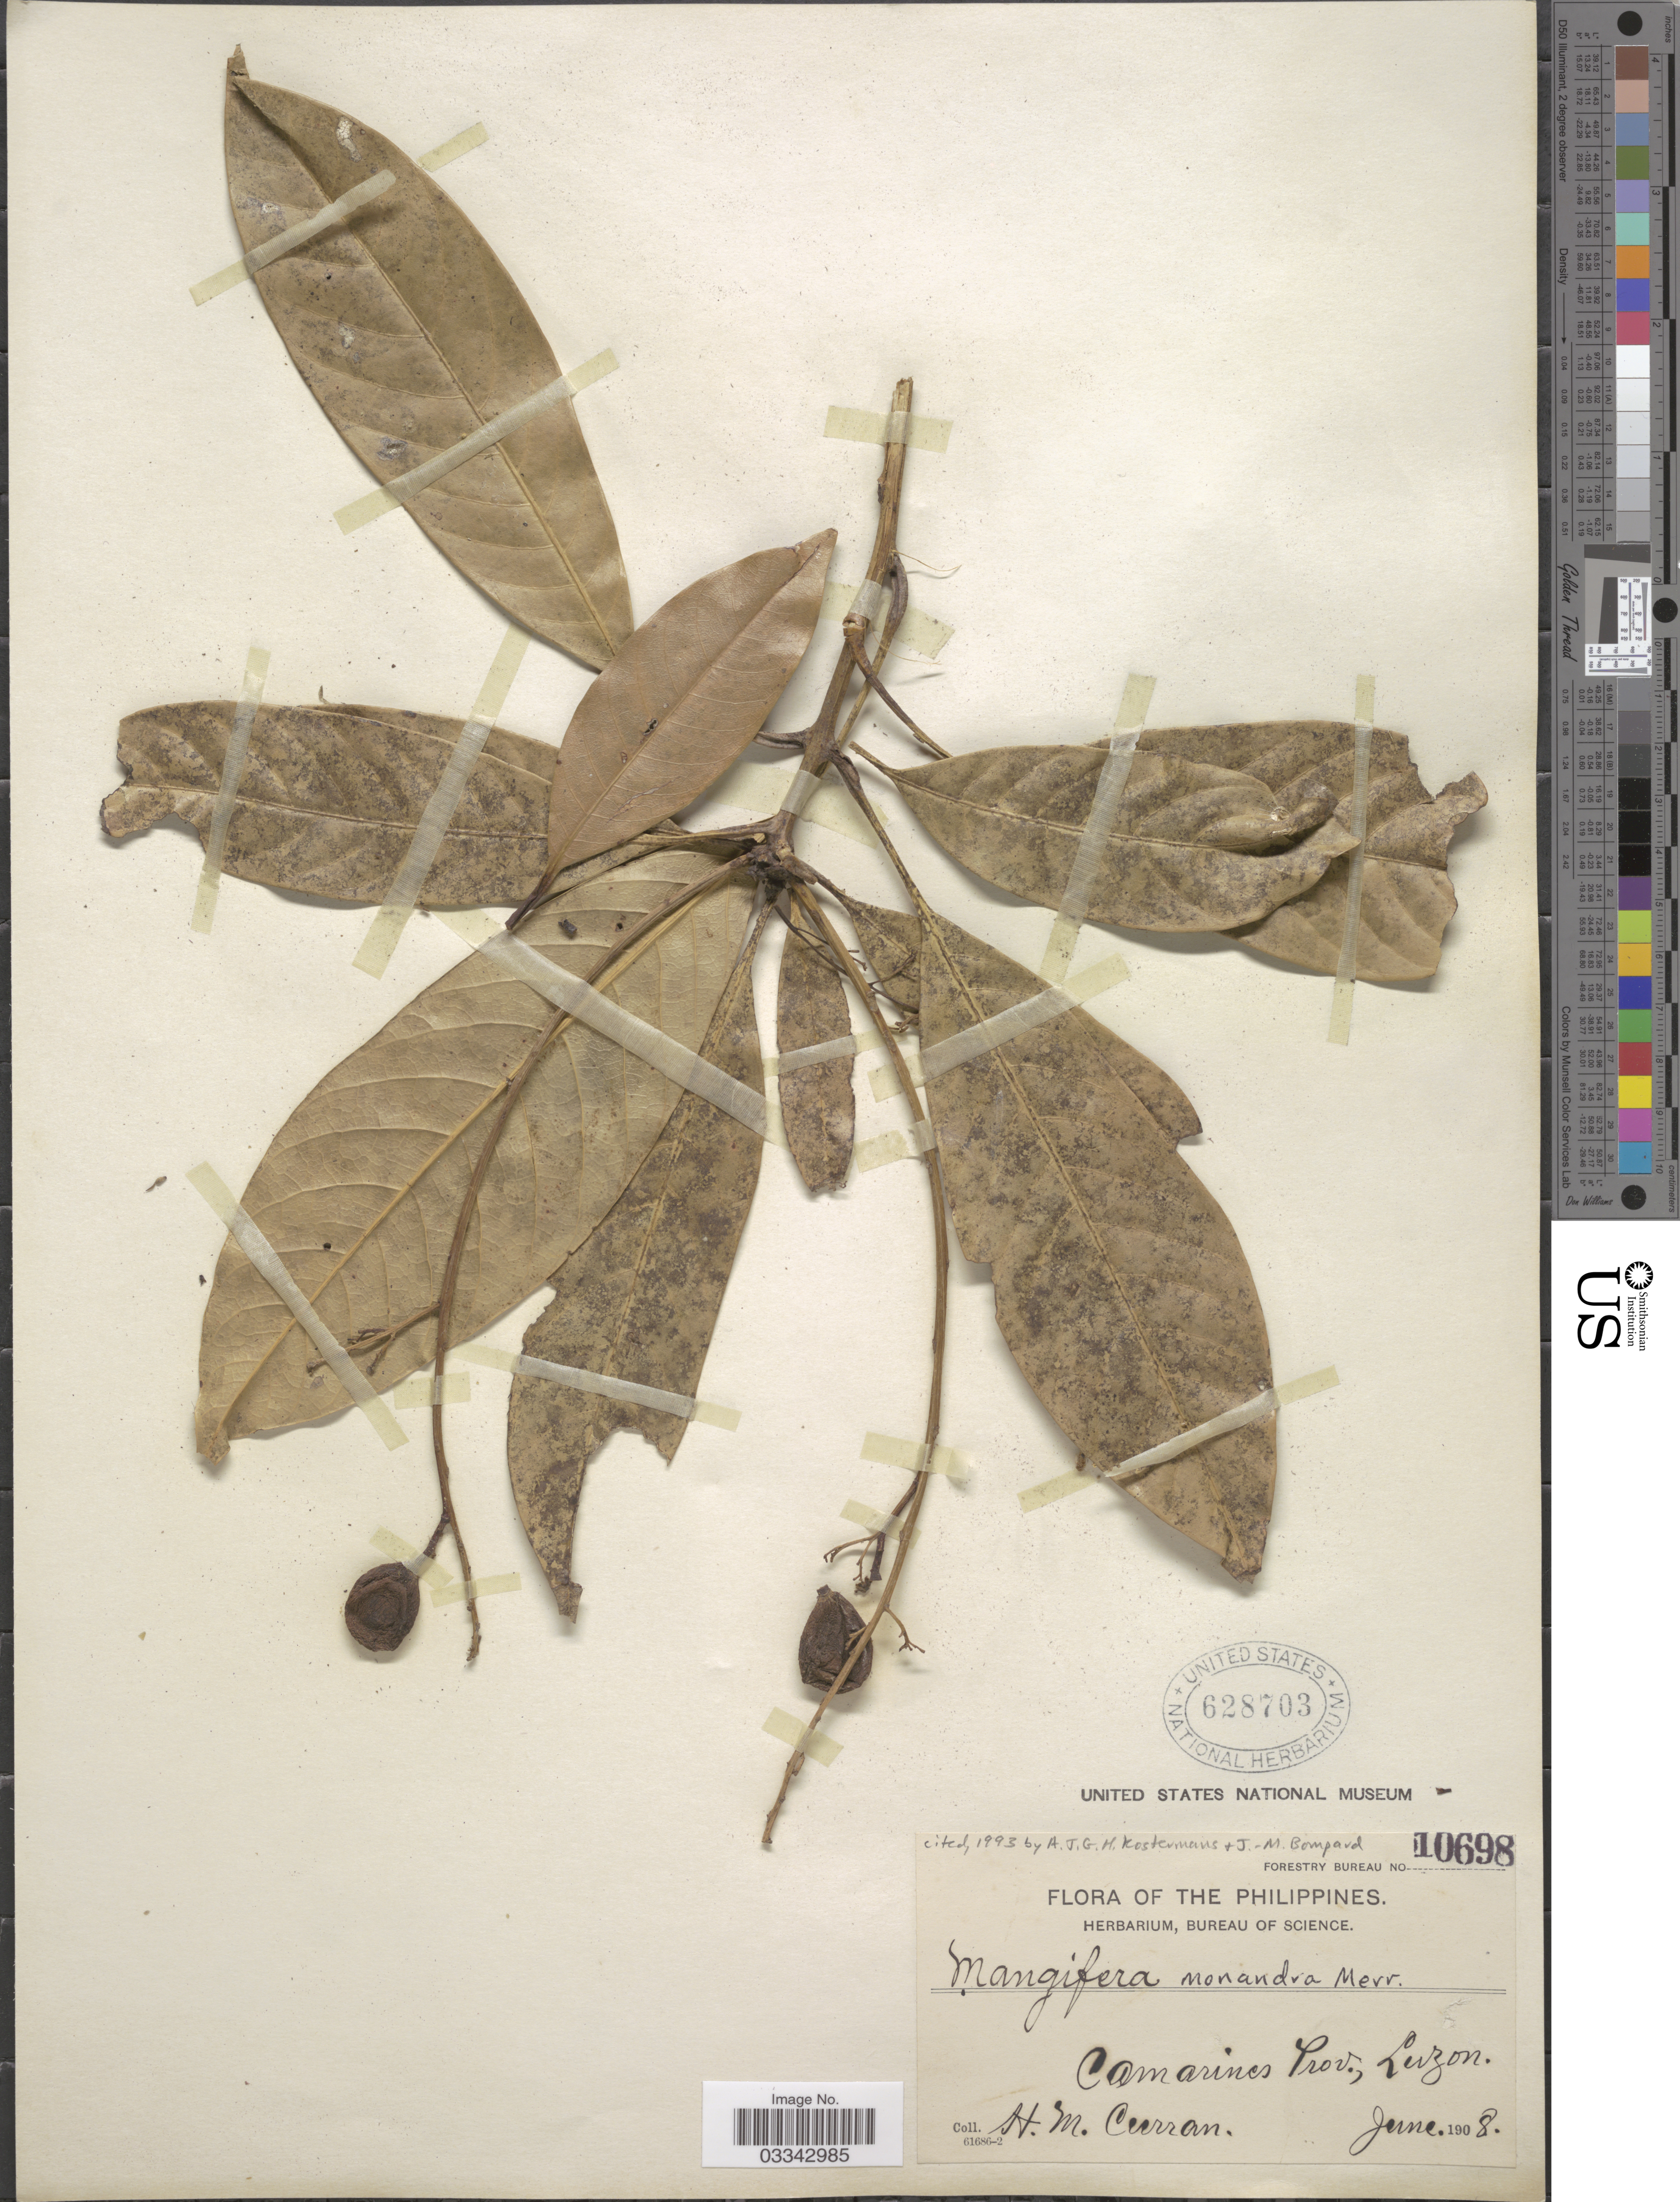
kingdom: Plantae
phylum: Tracheophyta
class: Magnoliopsida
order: Sapindales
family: Anacardiaceae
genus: Mangifera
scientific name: Mangifera monandra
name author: Merr.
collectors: H. M. Curran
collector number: Forestry Bureau 10698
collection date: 1908-06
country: Philippines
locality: Camarines Prov., Luzon.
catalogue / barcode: US 628703